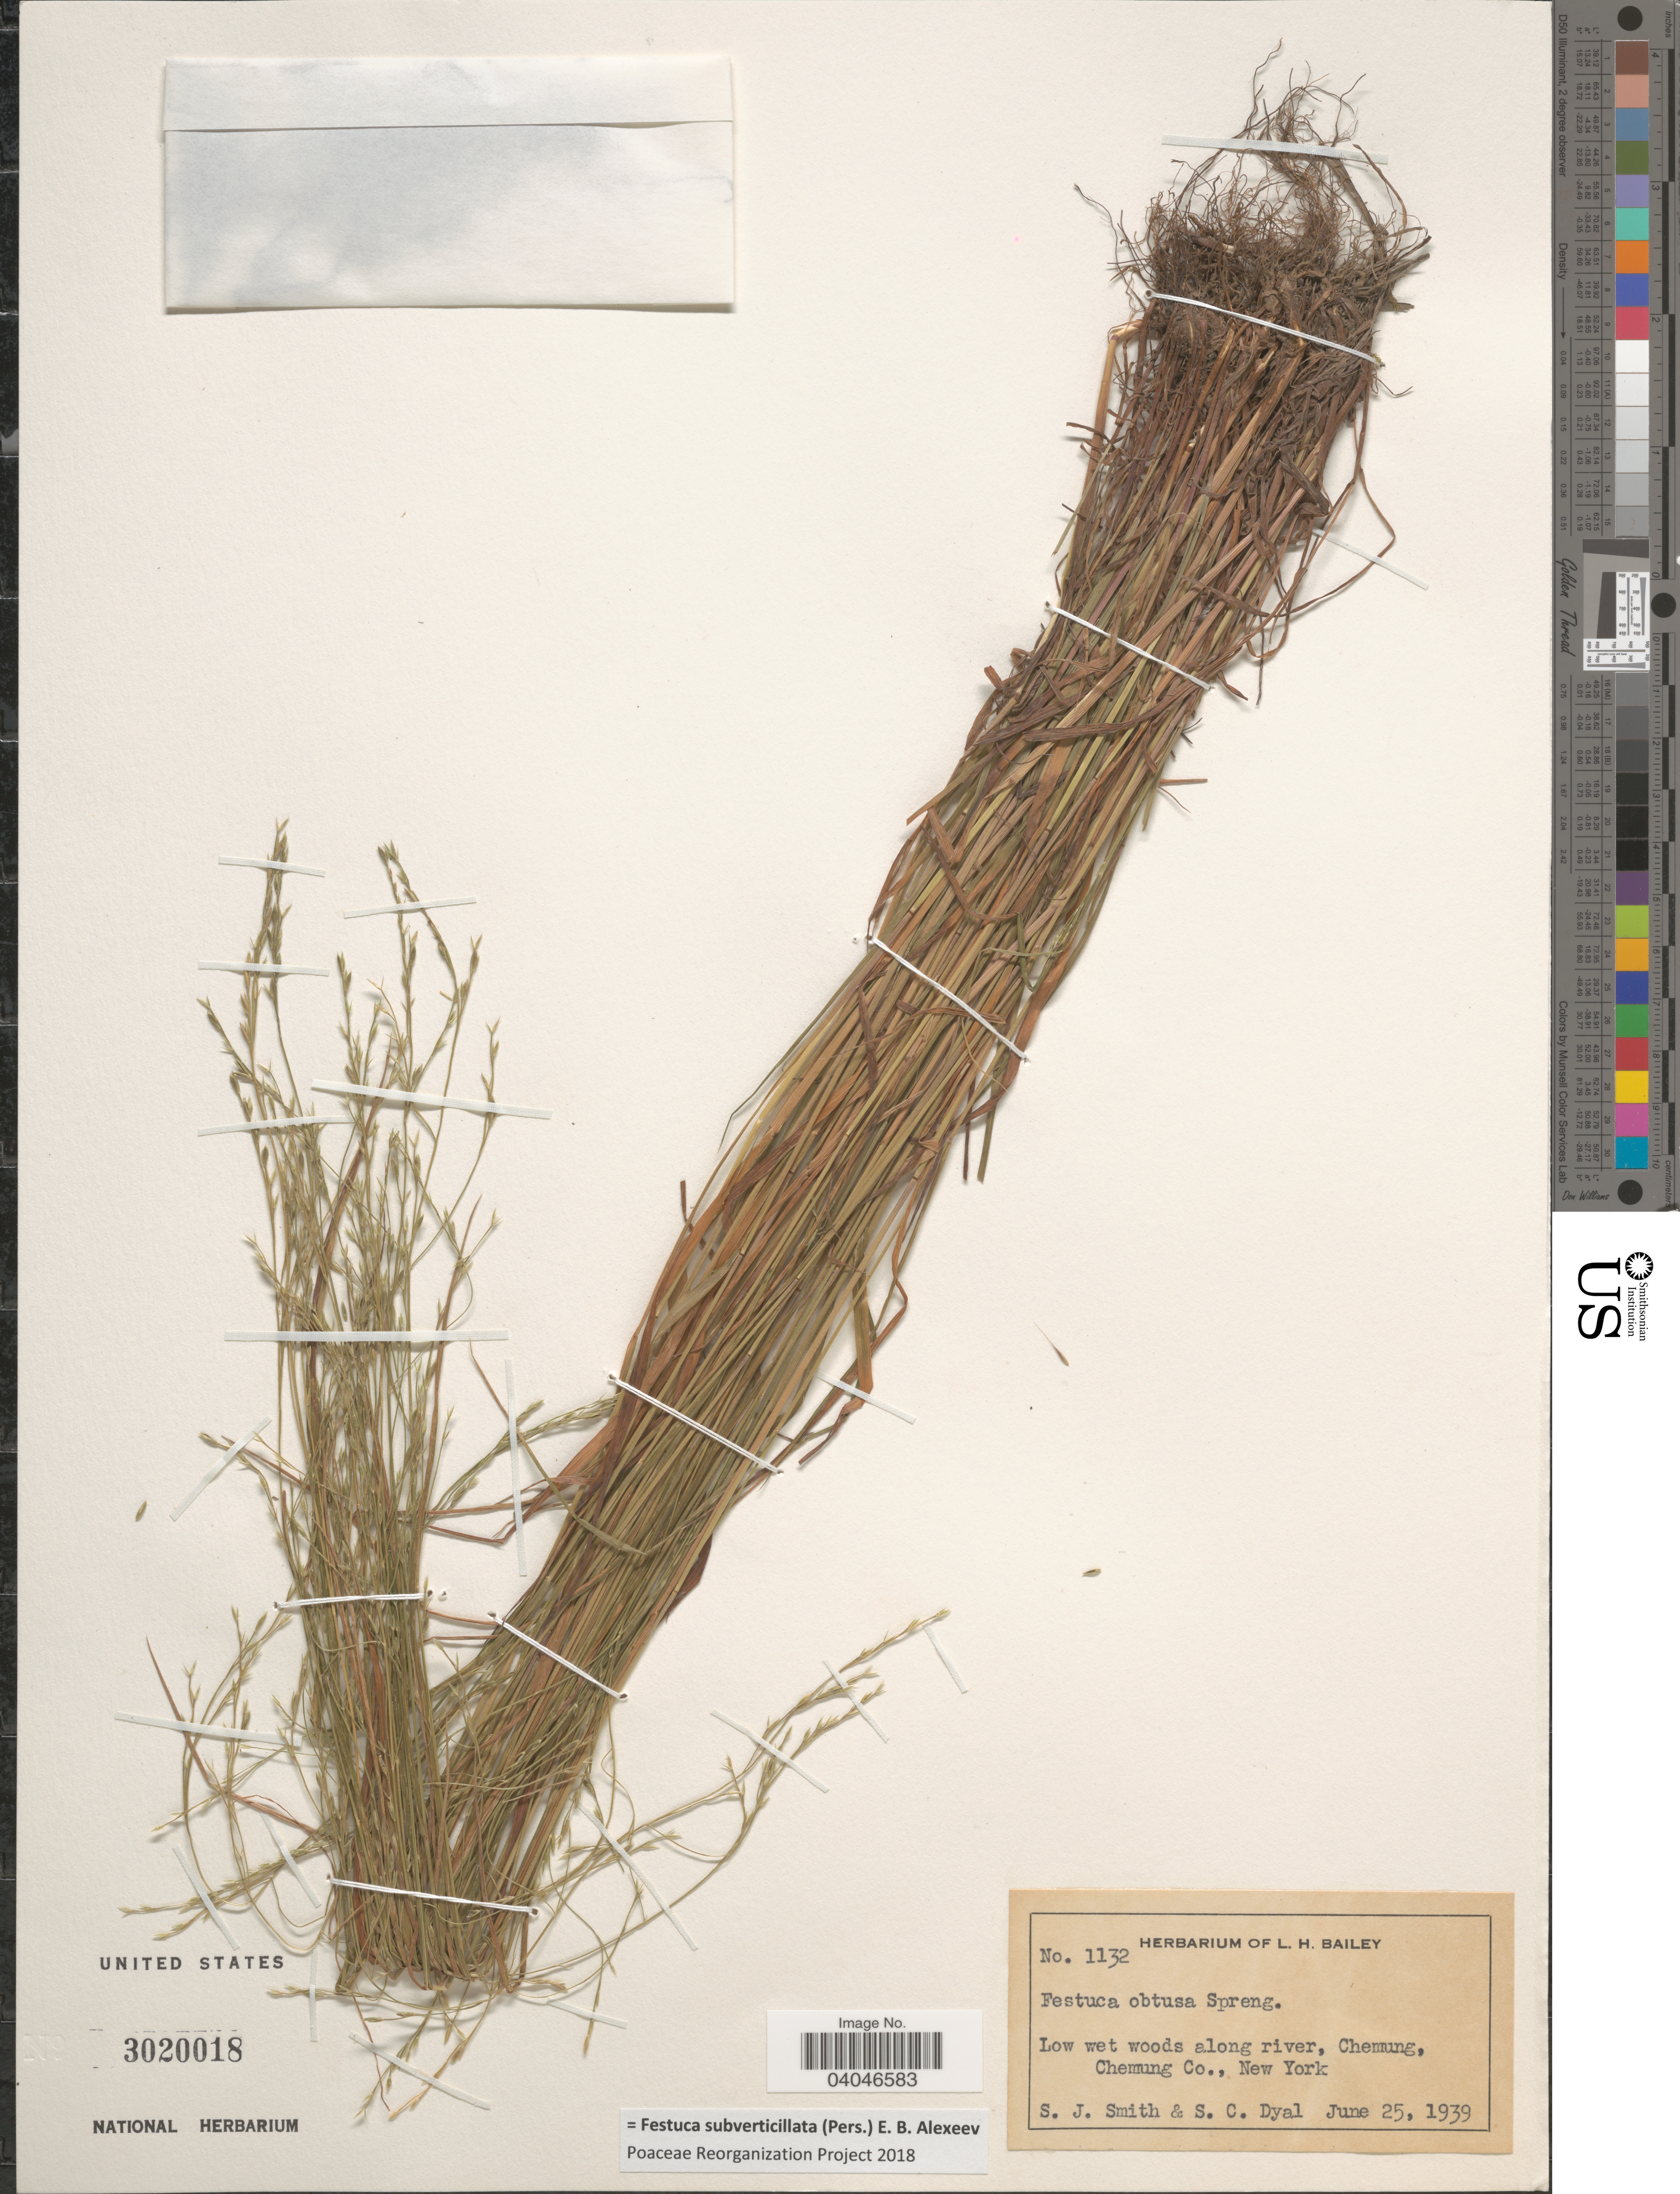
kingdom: Plantae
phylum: Tracheophyta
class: Liliopsida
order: Poales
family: Poaceae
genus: Festuca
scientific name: Festuca subverticillata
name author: (Pers.) E.B. Alexeev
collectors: S. Smith & S. Dyal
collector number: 1132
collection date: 1939-06-25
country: United States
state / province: New York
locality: Along river, Chemung, Chemung Co.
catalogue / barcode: US 3020018